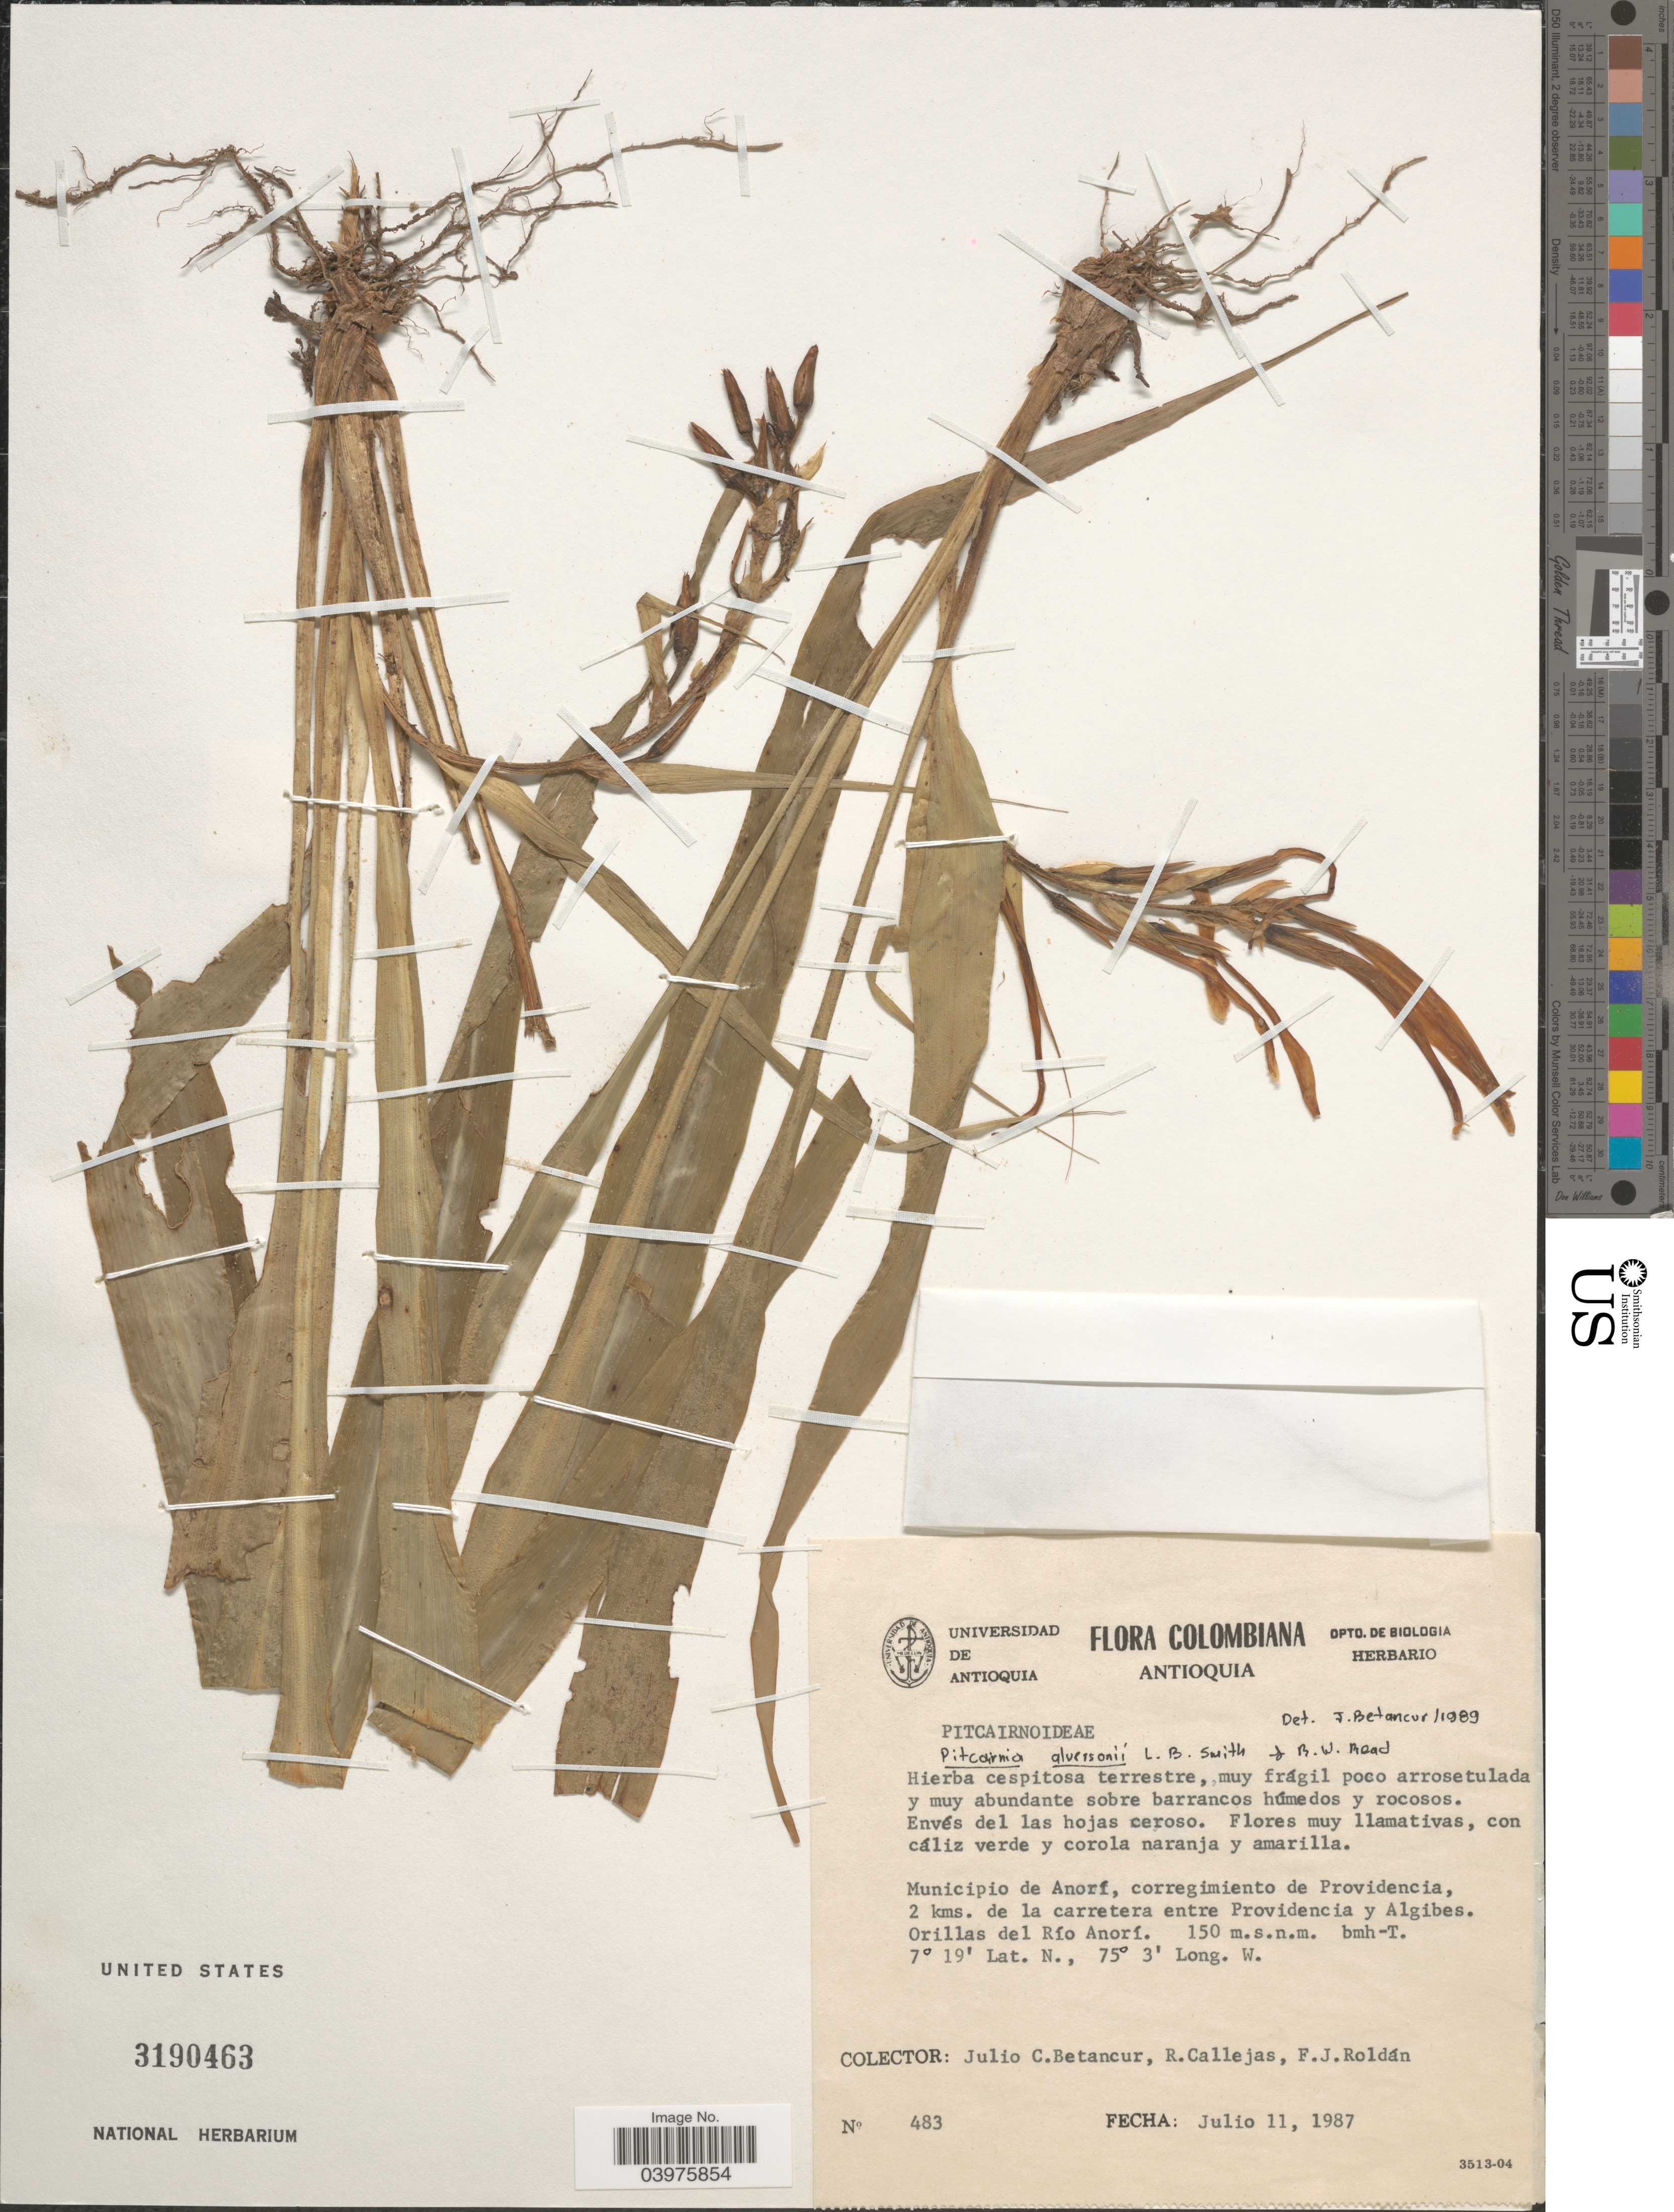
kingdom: Plantae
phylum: Tracheophyta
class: Liliopsida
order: Poales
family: Bromeliaceae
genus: Pitcairnia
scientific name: Pitcairnia alversonii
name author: L.B. Sm. & Read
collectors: J. C. Betancur, R. Callejas & F. J. Roldán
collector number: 483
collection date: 1987-07-11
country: Colombia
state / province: Antioquia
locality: Municipio de Anorí, corregimiento de Providencia, 2 kms. de la carretera entre Providencia y Algibes. Orillas del Río Anorí.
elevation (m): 150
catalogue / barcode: US 3190463